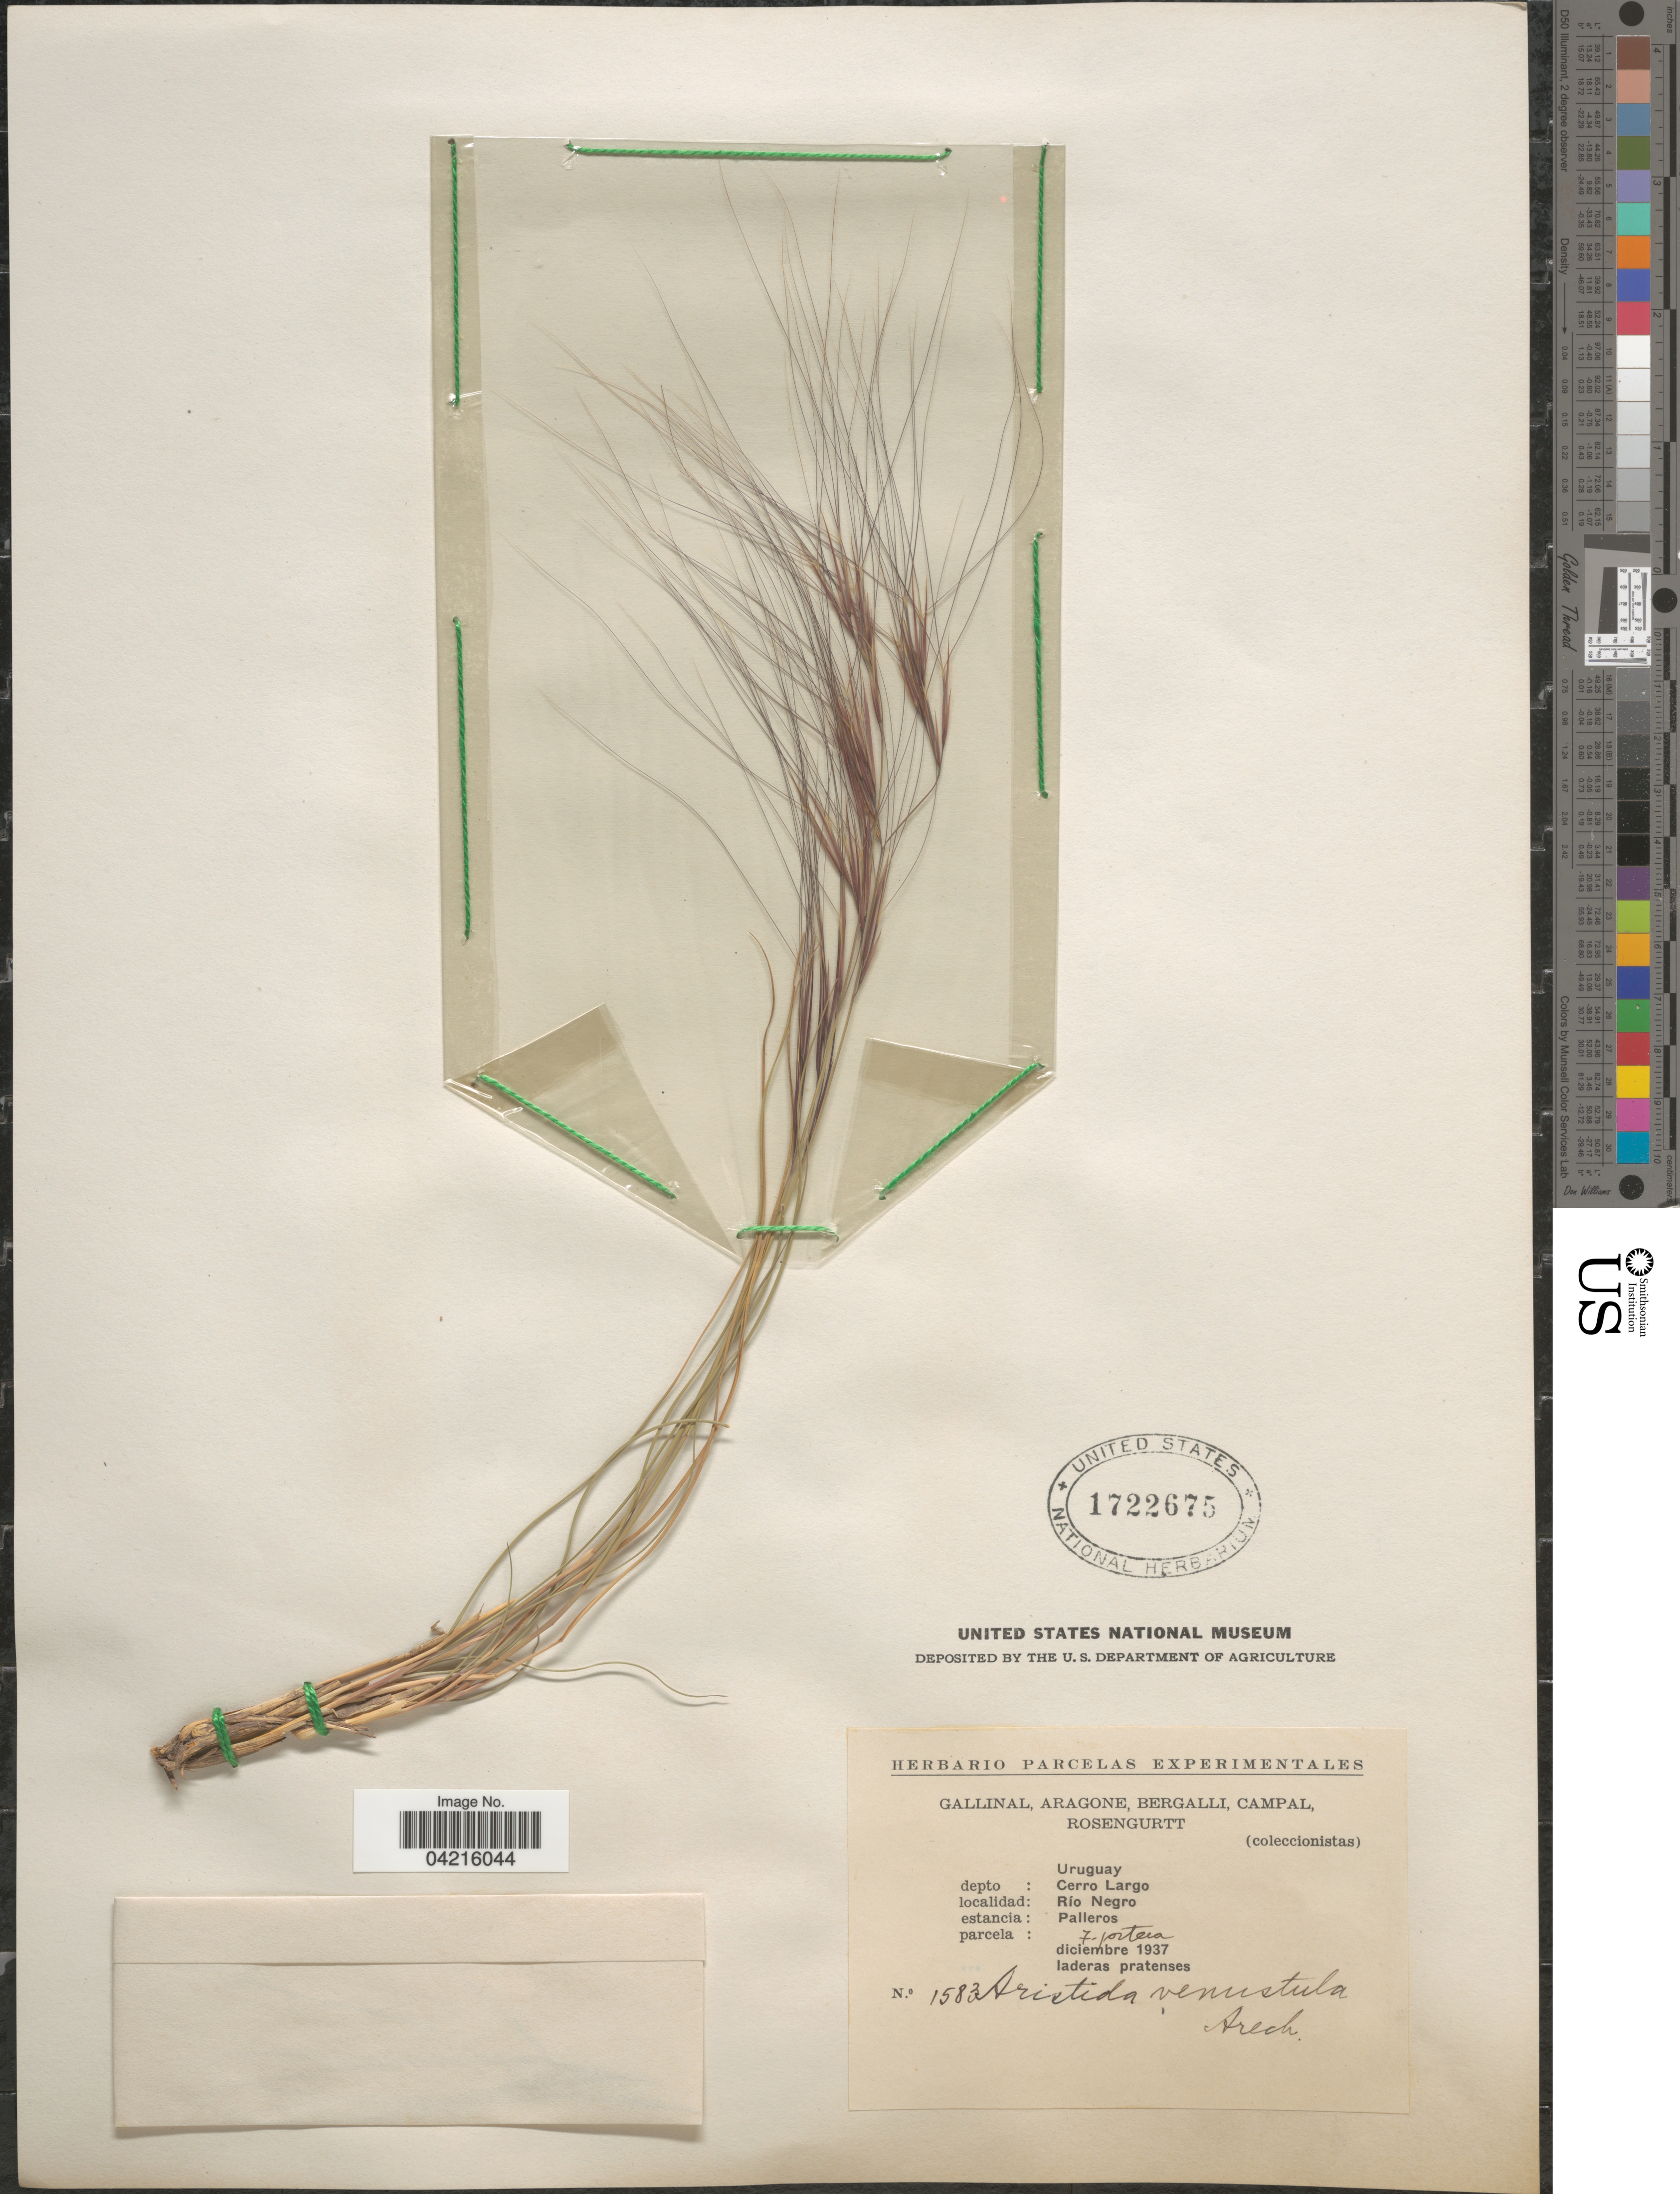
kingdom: Plantae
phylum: Tracheophyta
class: Liliopsida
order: Poales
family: Poaceae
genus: Aristida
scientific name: Aristida venesuelae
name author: Henr.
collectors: -. Gallinal, -- Aragone, -- Bergalli, -- Campal & Rosengurtt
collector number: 1583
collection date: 1937-12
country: Uruguay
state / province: Cerro Largo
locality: Depto: Cerro Largo. Río Negro. Estancia: Palleros. Parcela: 7-portera.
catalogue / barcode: US 1722675